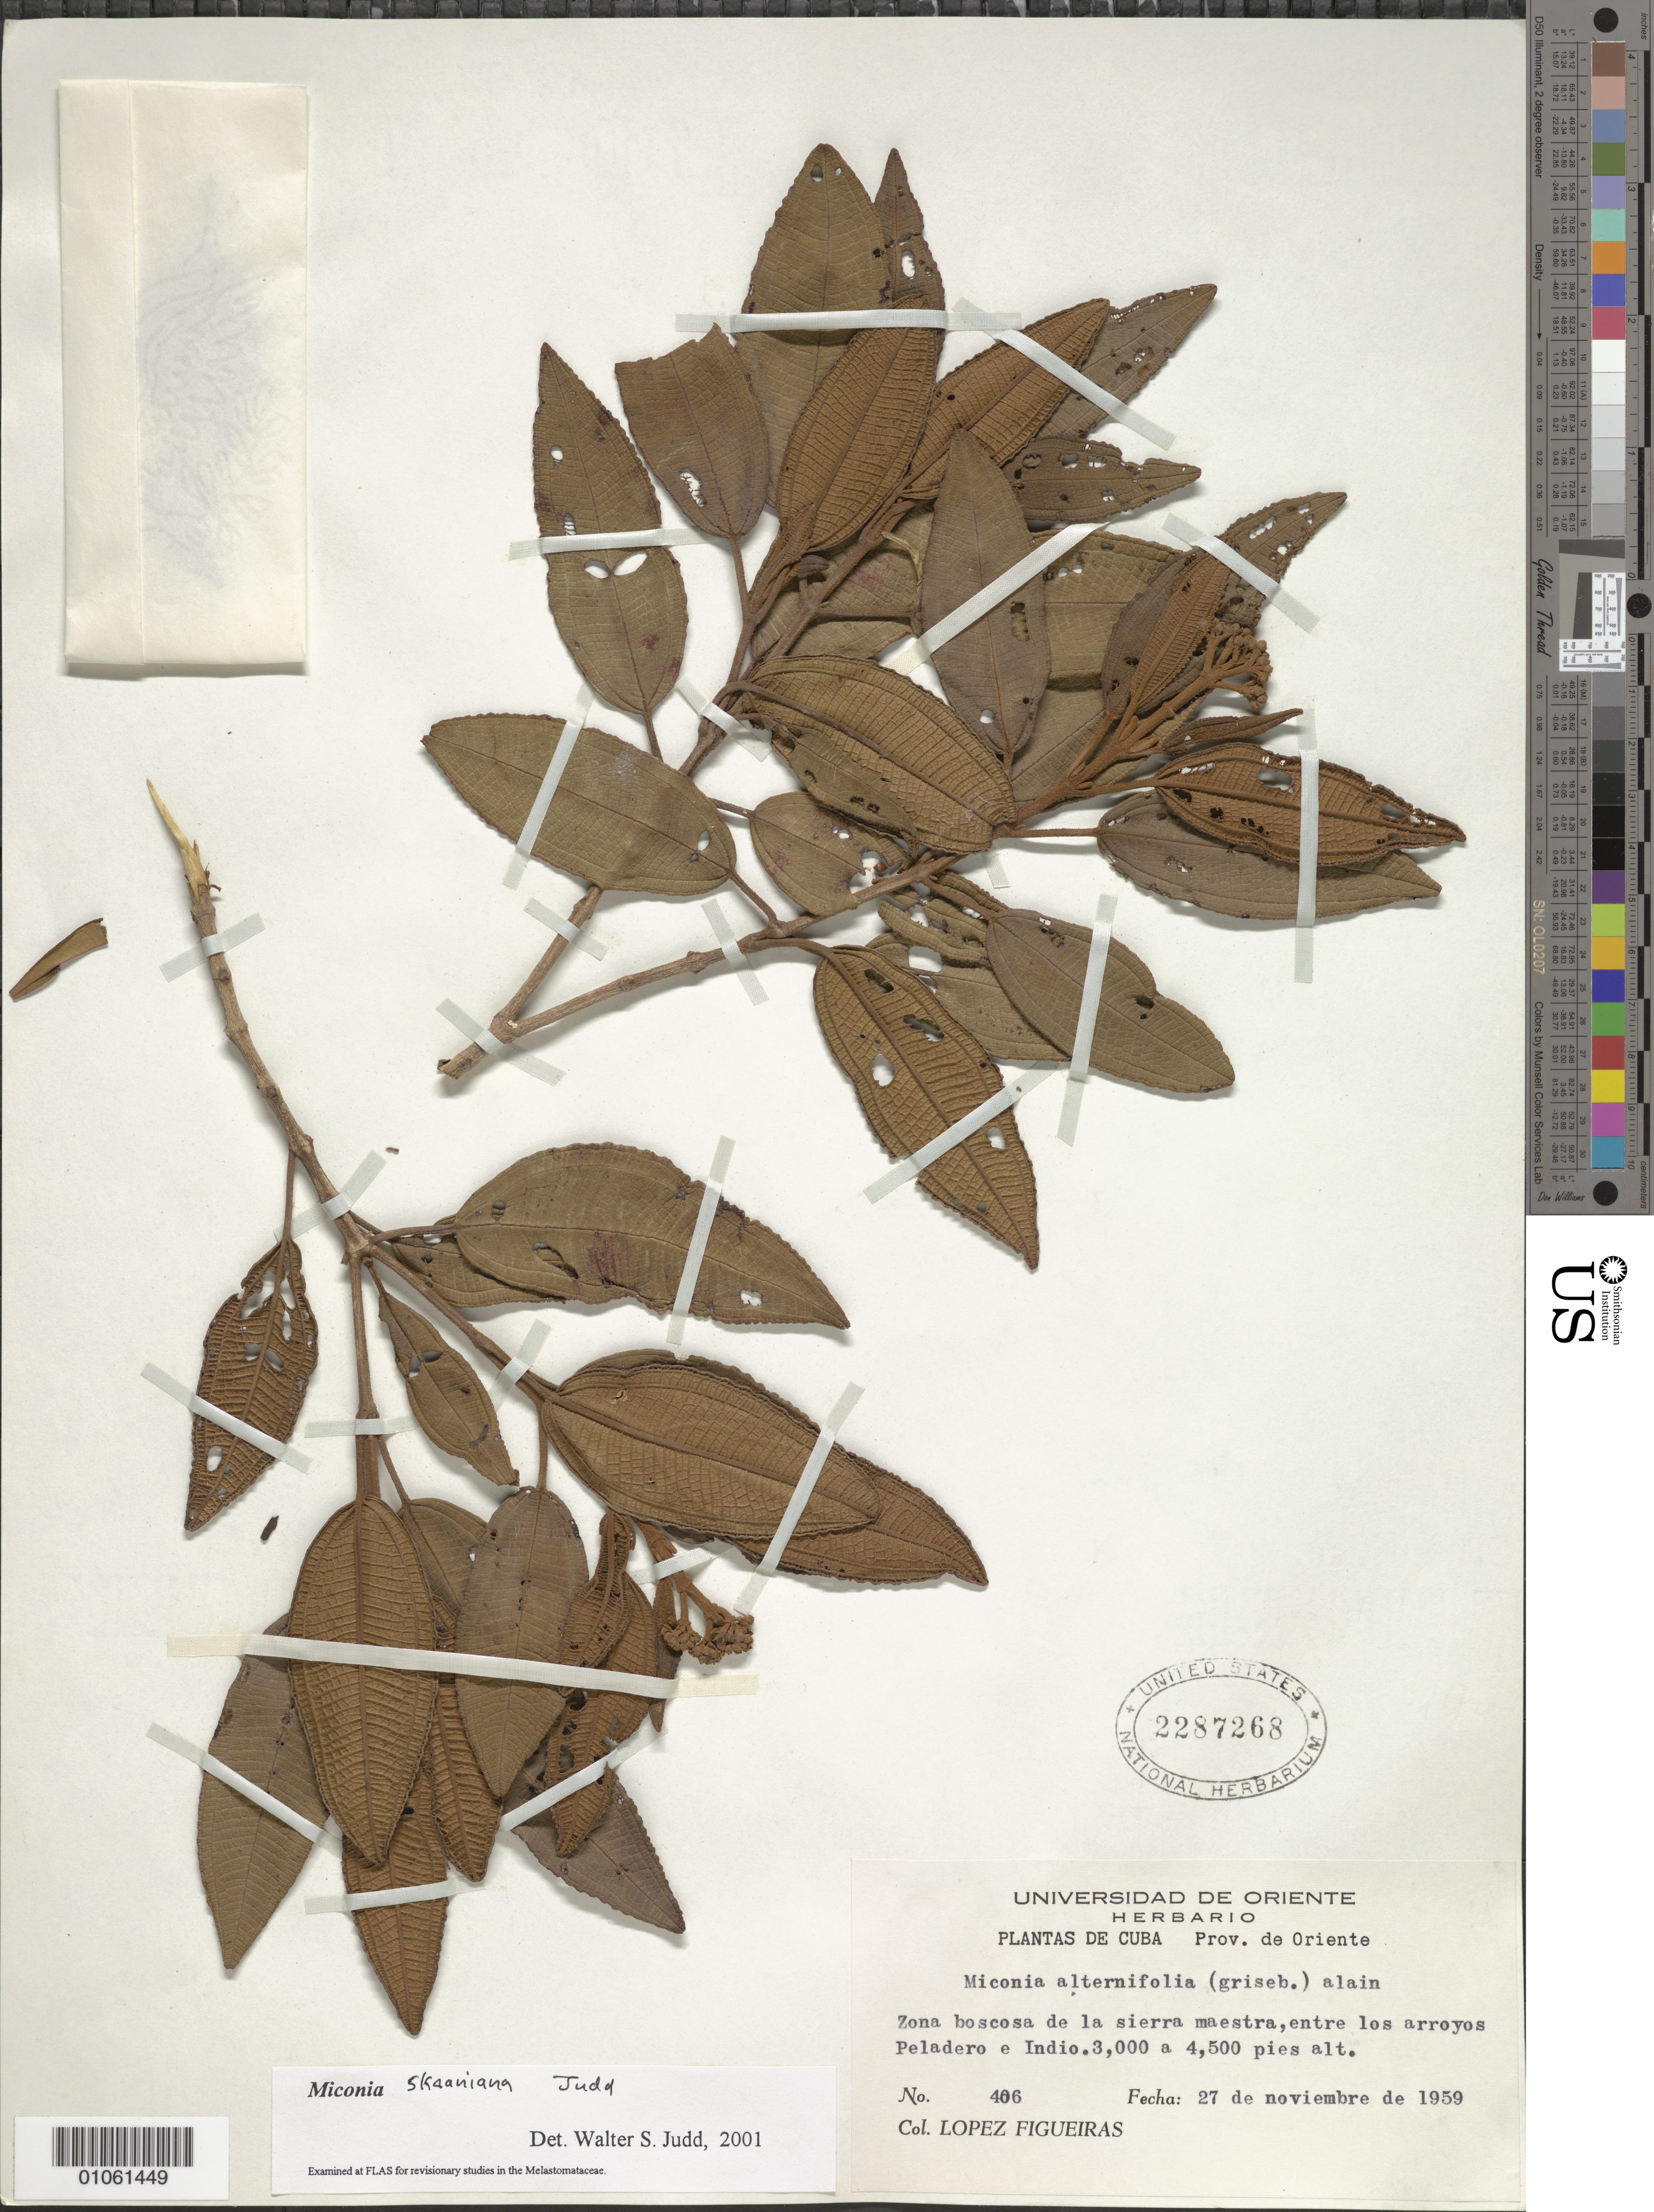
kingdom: Plantae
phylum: Tracheophyta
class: Magnoliopsida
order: Myrtales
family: Melastomataceae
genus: Miconia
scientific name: Miconia skeaniana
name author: Judd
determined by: Judd, Walter S.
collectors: M. López Figueiras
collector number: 406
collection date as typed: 27 Nov 1959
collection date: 1959-11-27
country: Cuba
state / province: Oriente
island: Cuba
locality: Sierra Maestra, entre los arroyos Peladero e Indio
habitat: Zona boscosa de la sierra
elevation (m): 914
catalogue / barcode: US 2287268